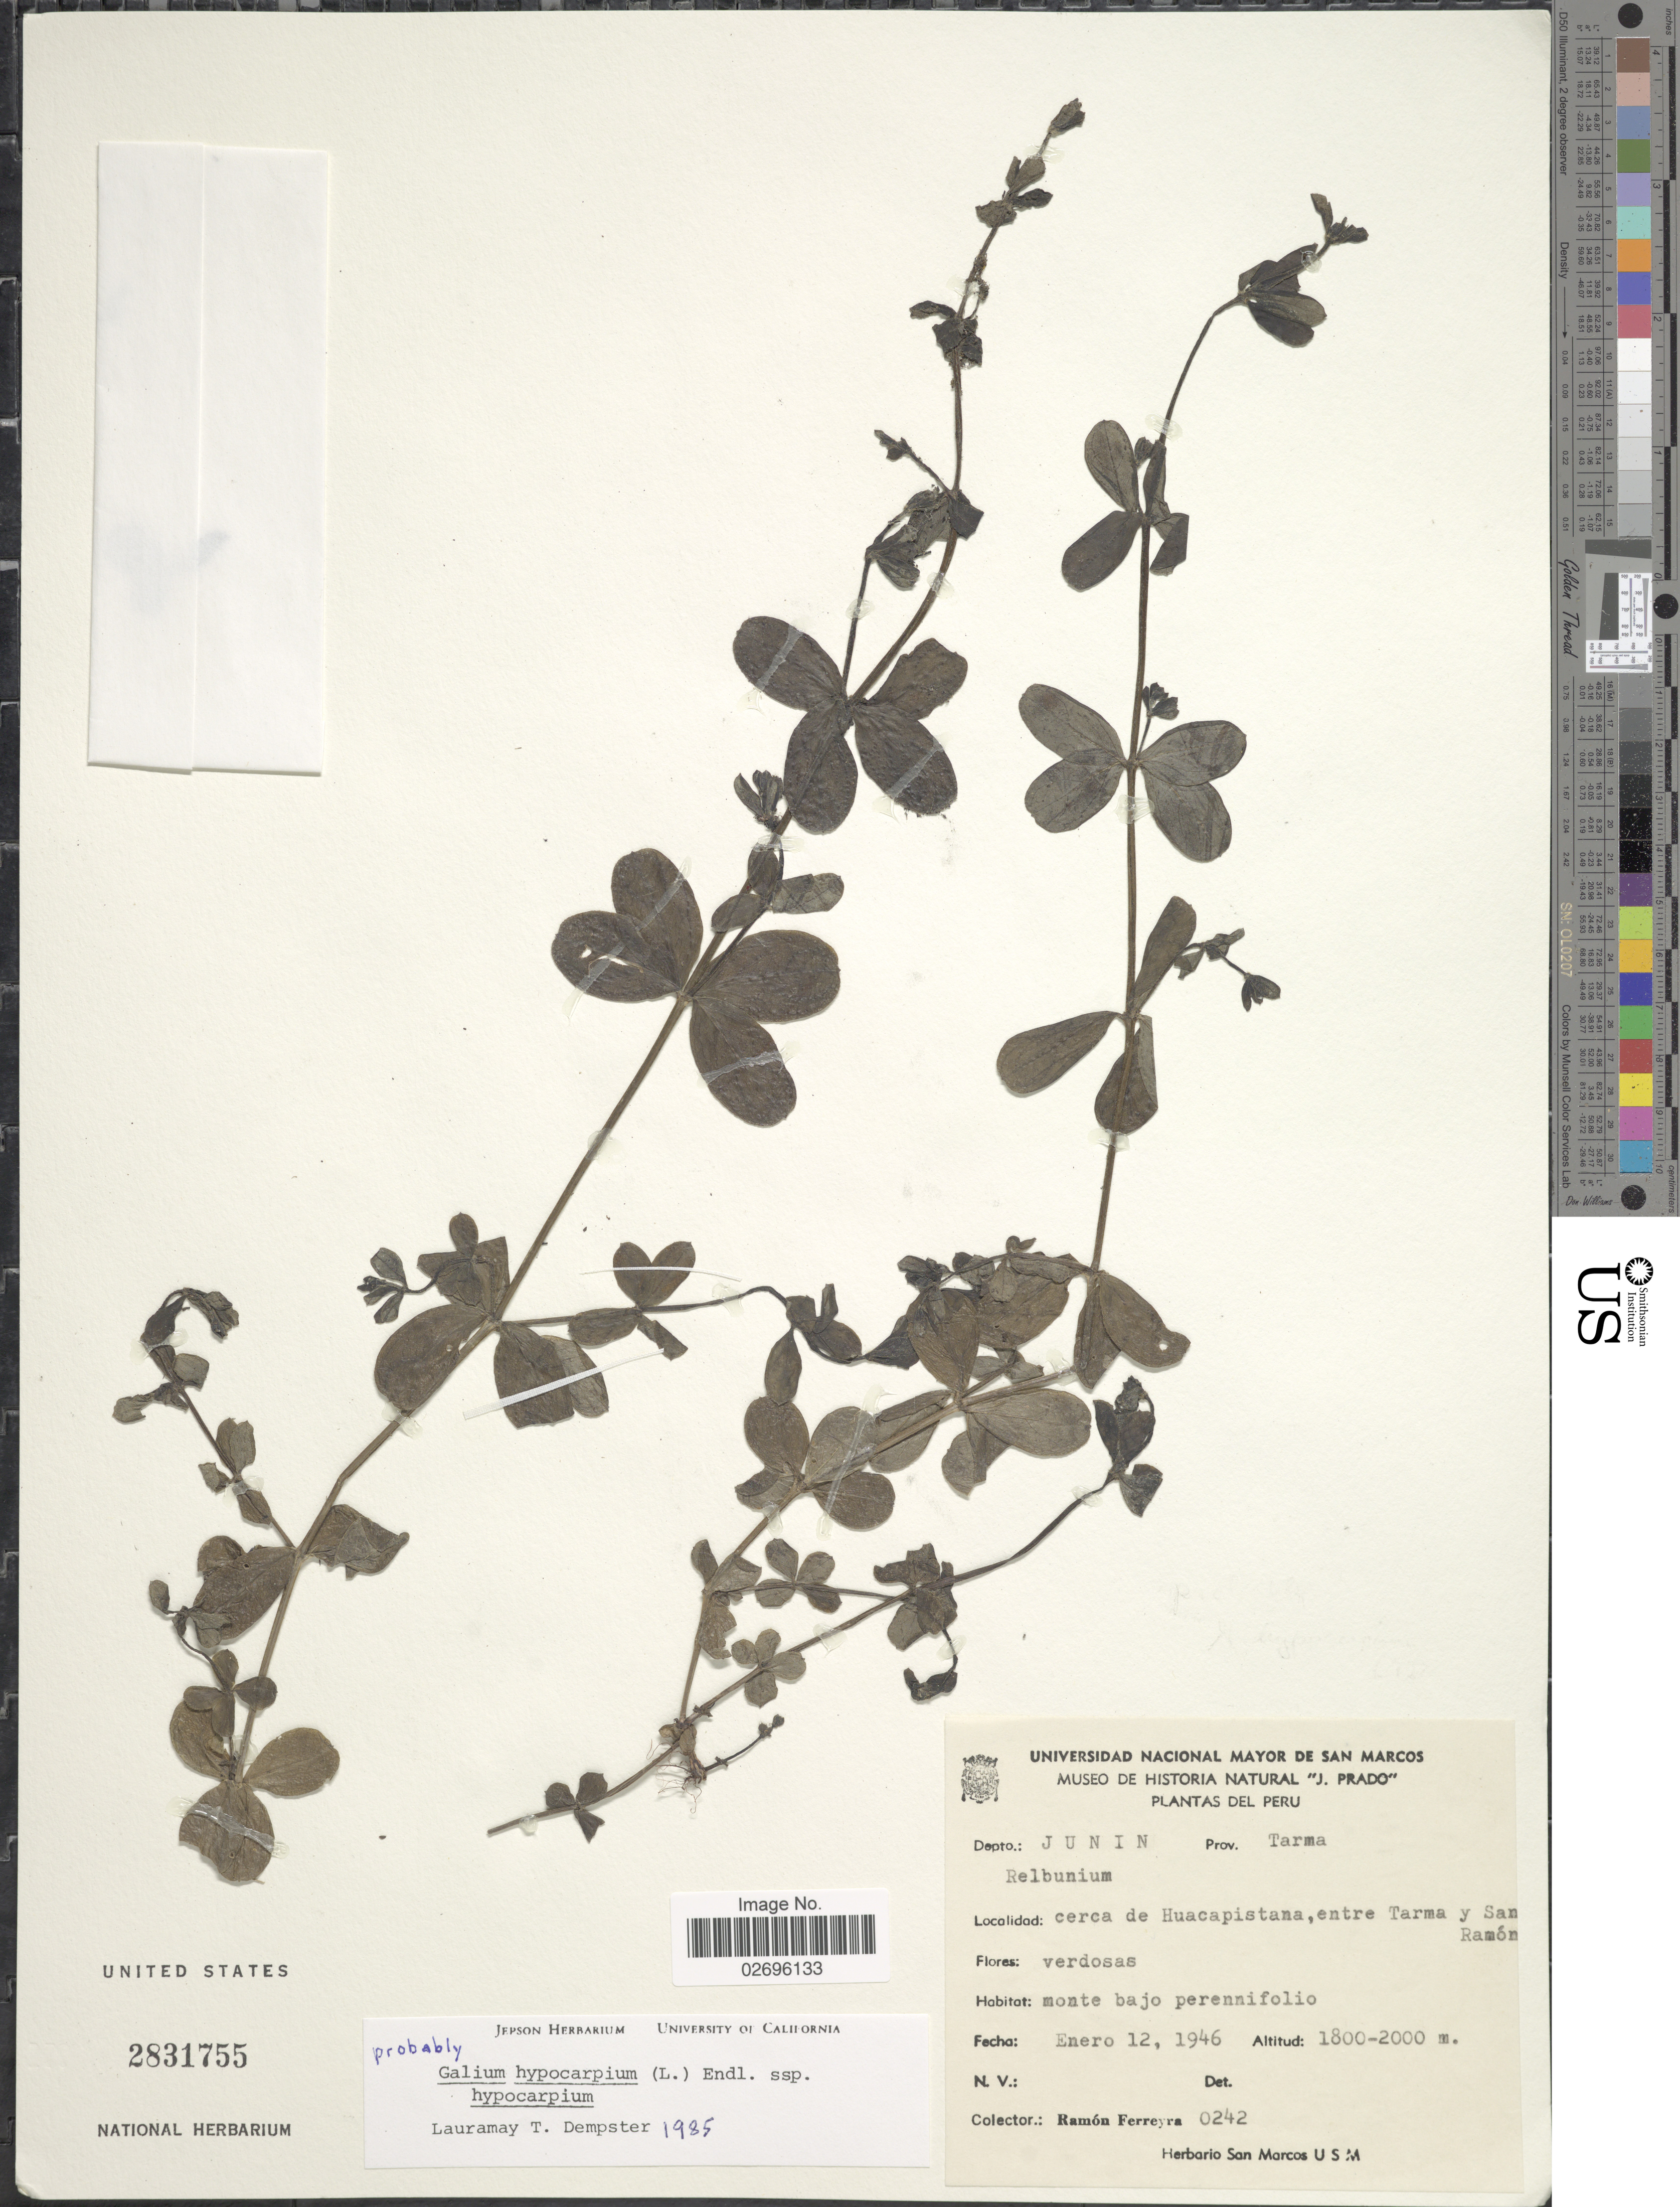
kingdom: Plantae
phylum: Tracheophyta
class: Magnoliopsida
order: Gentianales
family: Rubiaceae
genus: Galium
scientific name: Galium hypocarpium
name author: (L.) Endl. ex Griseb.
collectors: R. A. Ferreyra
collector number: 0242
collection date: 1946-01-12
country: Peru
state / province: Junín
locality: Depto.: Junin. Prov. Tarma. Cerca de Huacapistana, entre Tarma y San Ramón.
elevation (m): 1800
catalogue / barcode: US 2831755